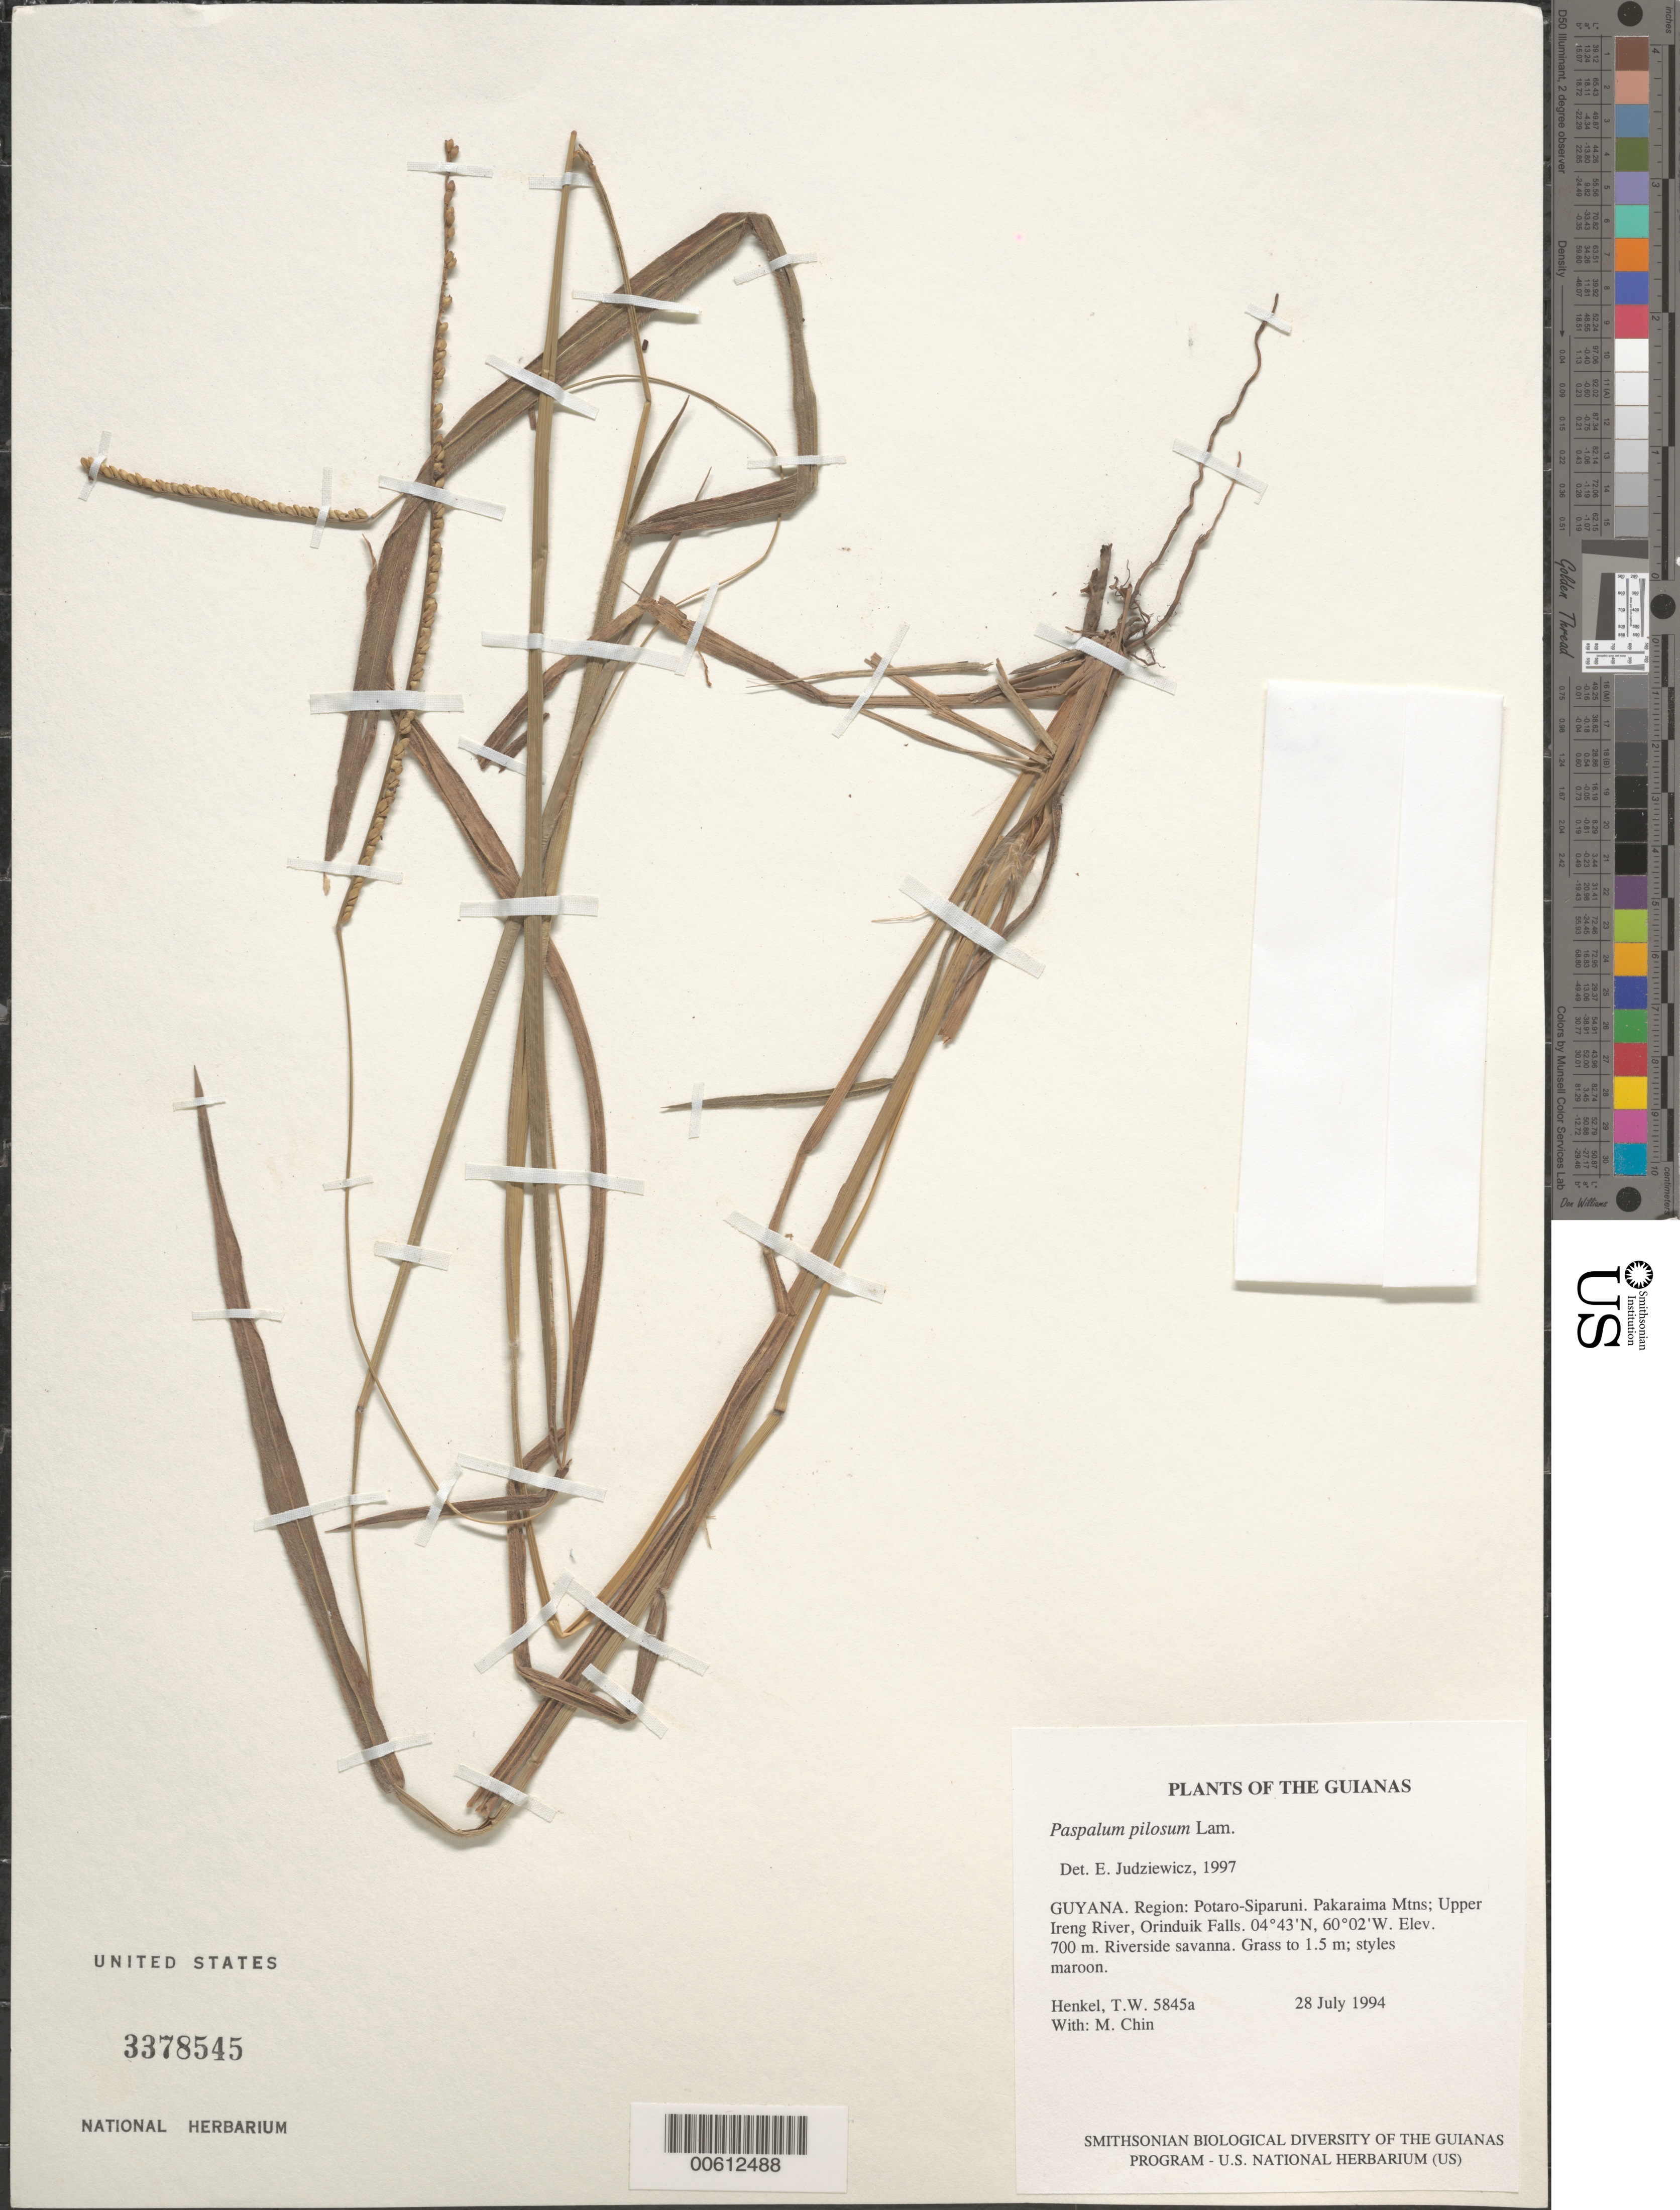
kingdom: Plantae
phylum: Tracheophyta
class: Liliopsida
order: Poales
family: Poaceae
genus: Paspalum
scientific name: Paspalum pilosum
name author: Lam.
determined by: Judziewicz, E. J.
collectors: T. Henkel & M. Chin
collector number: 5845 a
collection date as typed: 28 July 1994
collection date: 1994-07-28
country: Guyana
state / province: Potaro-Siparuni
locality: Pakaraima Mtns; Upper Ireng River, Orinduik Falls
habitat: Riverside savanna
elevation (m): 700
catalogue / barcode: US 3378545